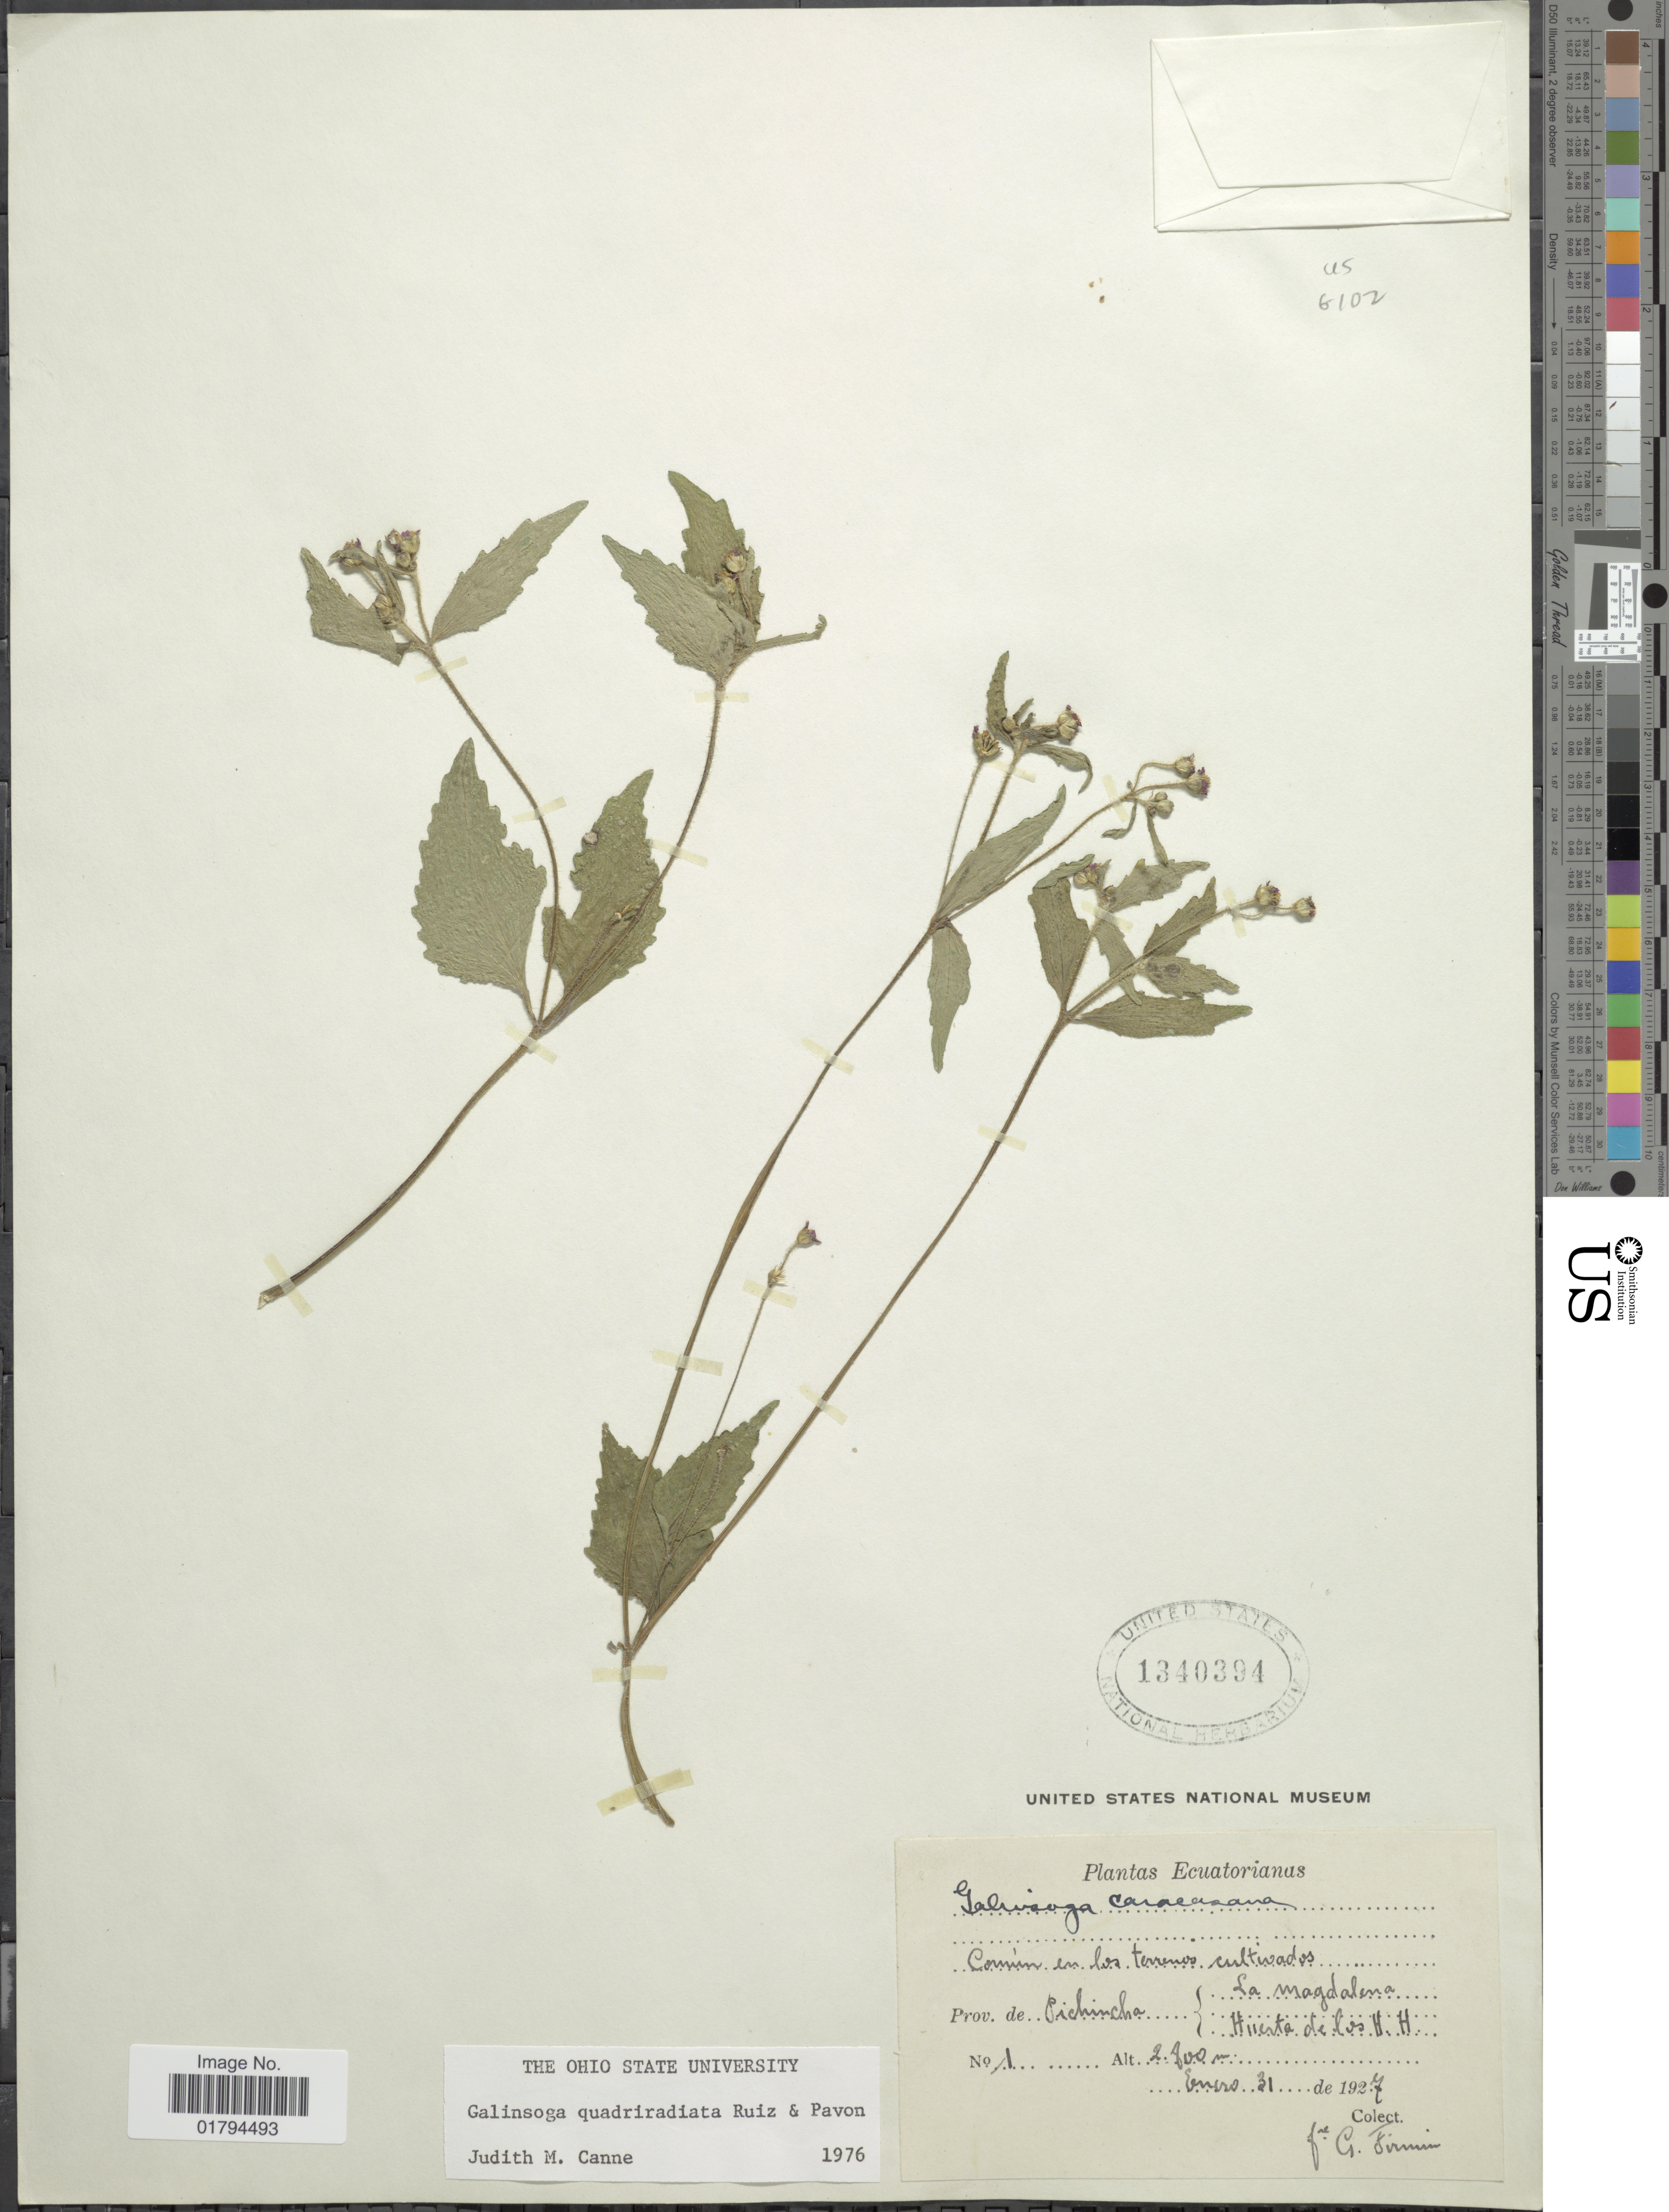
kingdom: Plantae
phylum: Tracheophyta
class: Magnoliopsida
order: Asterales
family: Asteraceae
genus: Galinsoga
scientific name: Galinsoga quadriradiata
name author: Ruiz & Pav.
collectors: F. Firmin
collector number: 1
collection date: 1927-01-31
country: Ecuador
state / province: Pichincha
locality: La Magdalena Huerta de Los H.H.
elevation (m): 2800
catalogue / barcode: US 1340394